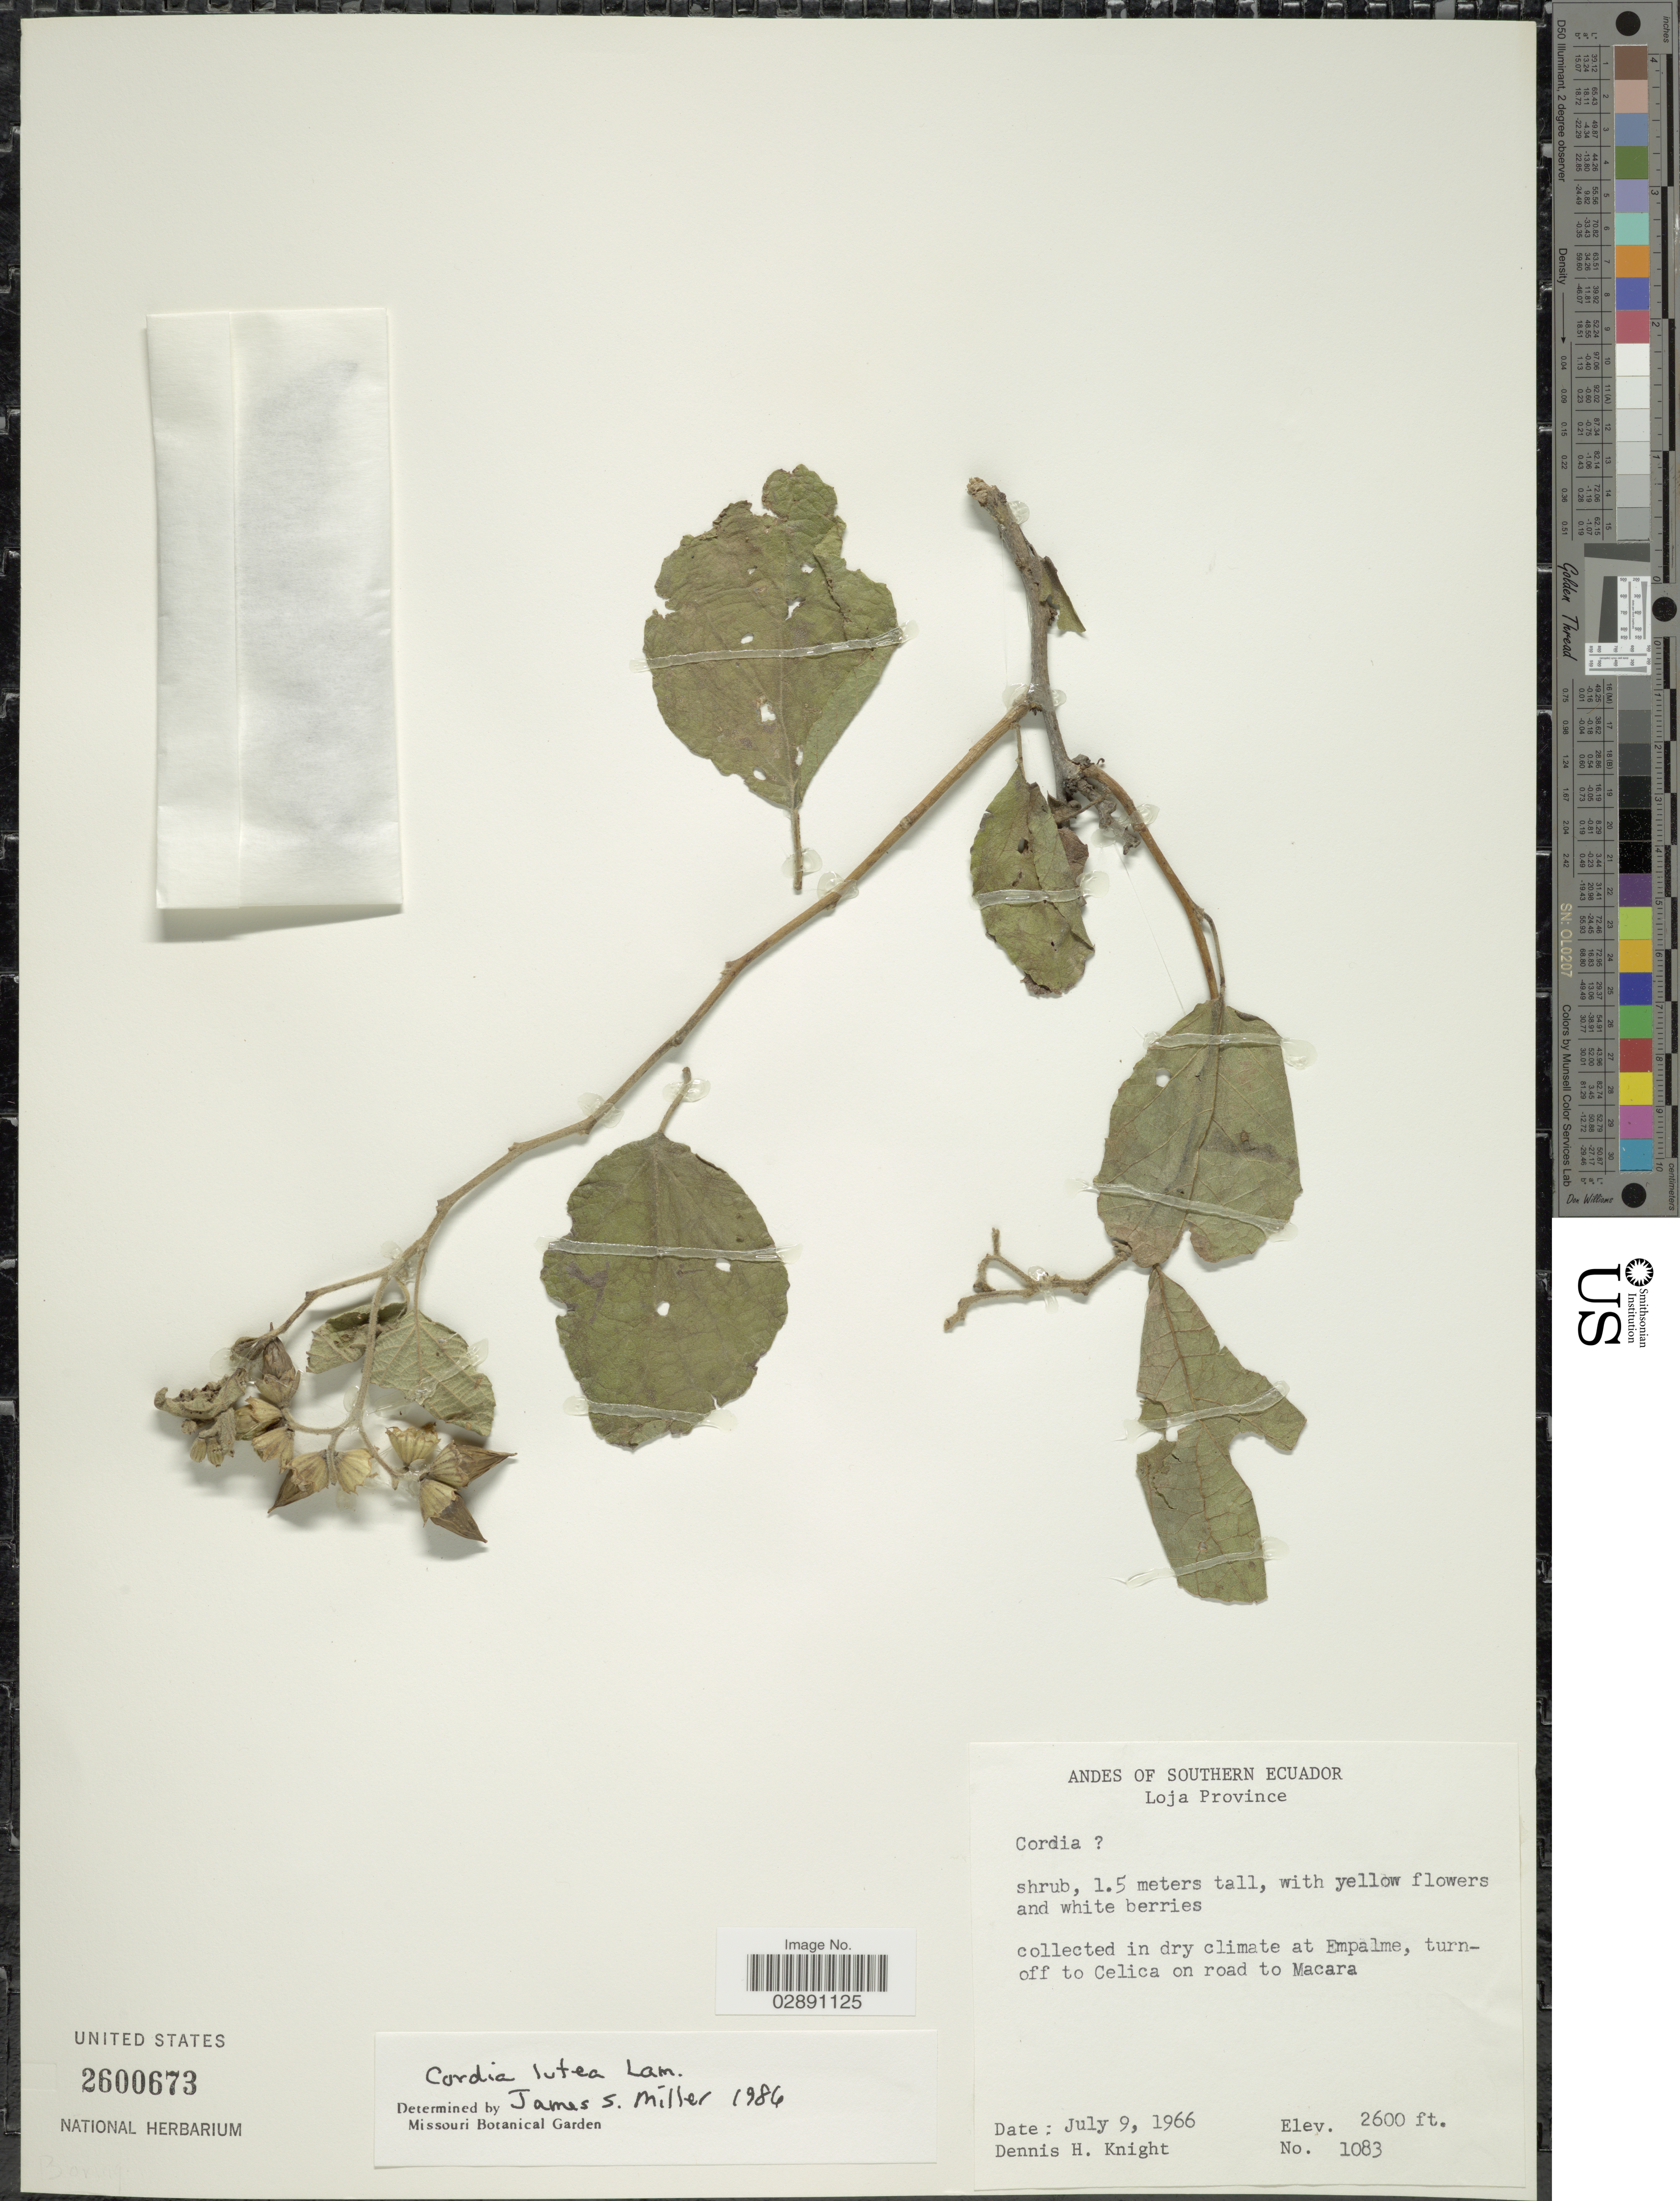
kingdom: Plantae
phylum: Tracheophyta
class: Magnoliopsida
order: Boraginales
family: Cordiaceae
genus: Cordia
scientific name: Cordia lutea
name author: Lam.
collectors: D. Knight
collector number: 1083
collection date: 1966-07-09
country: Ecuador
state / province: Loja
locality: Andes of Southern Ecuador. Empalme, turnoff to Celica on road to Macara.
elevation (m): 792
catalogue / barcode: US 2600673